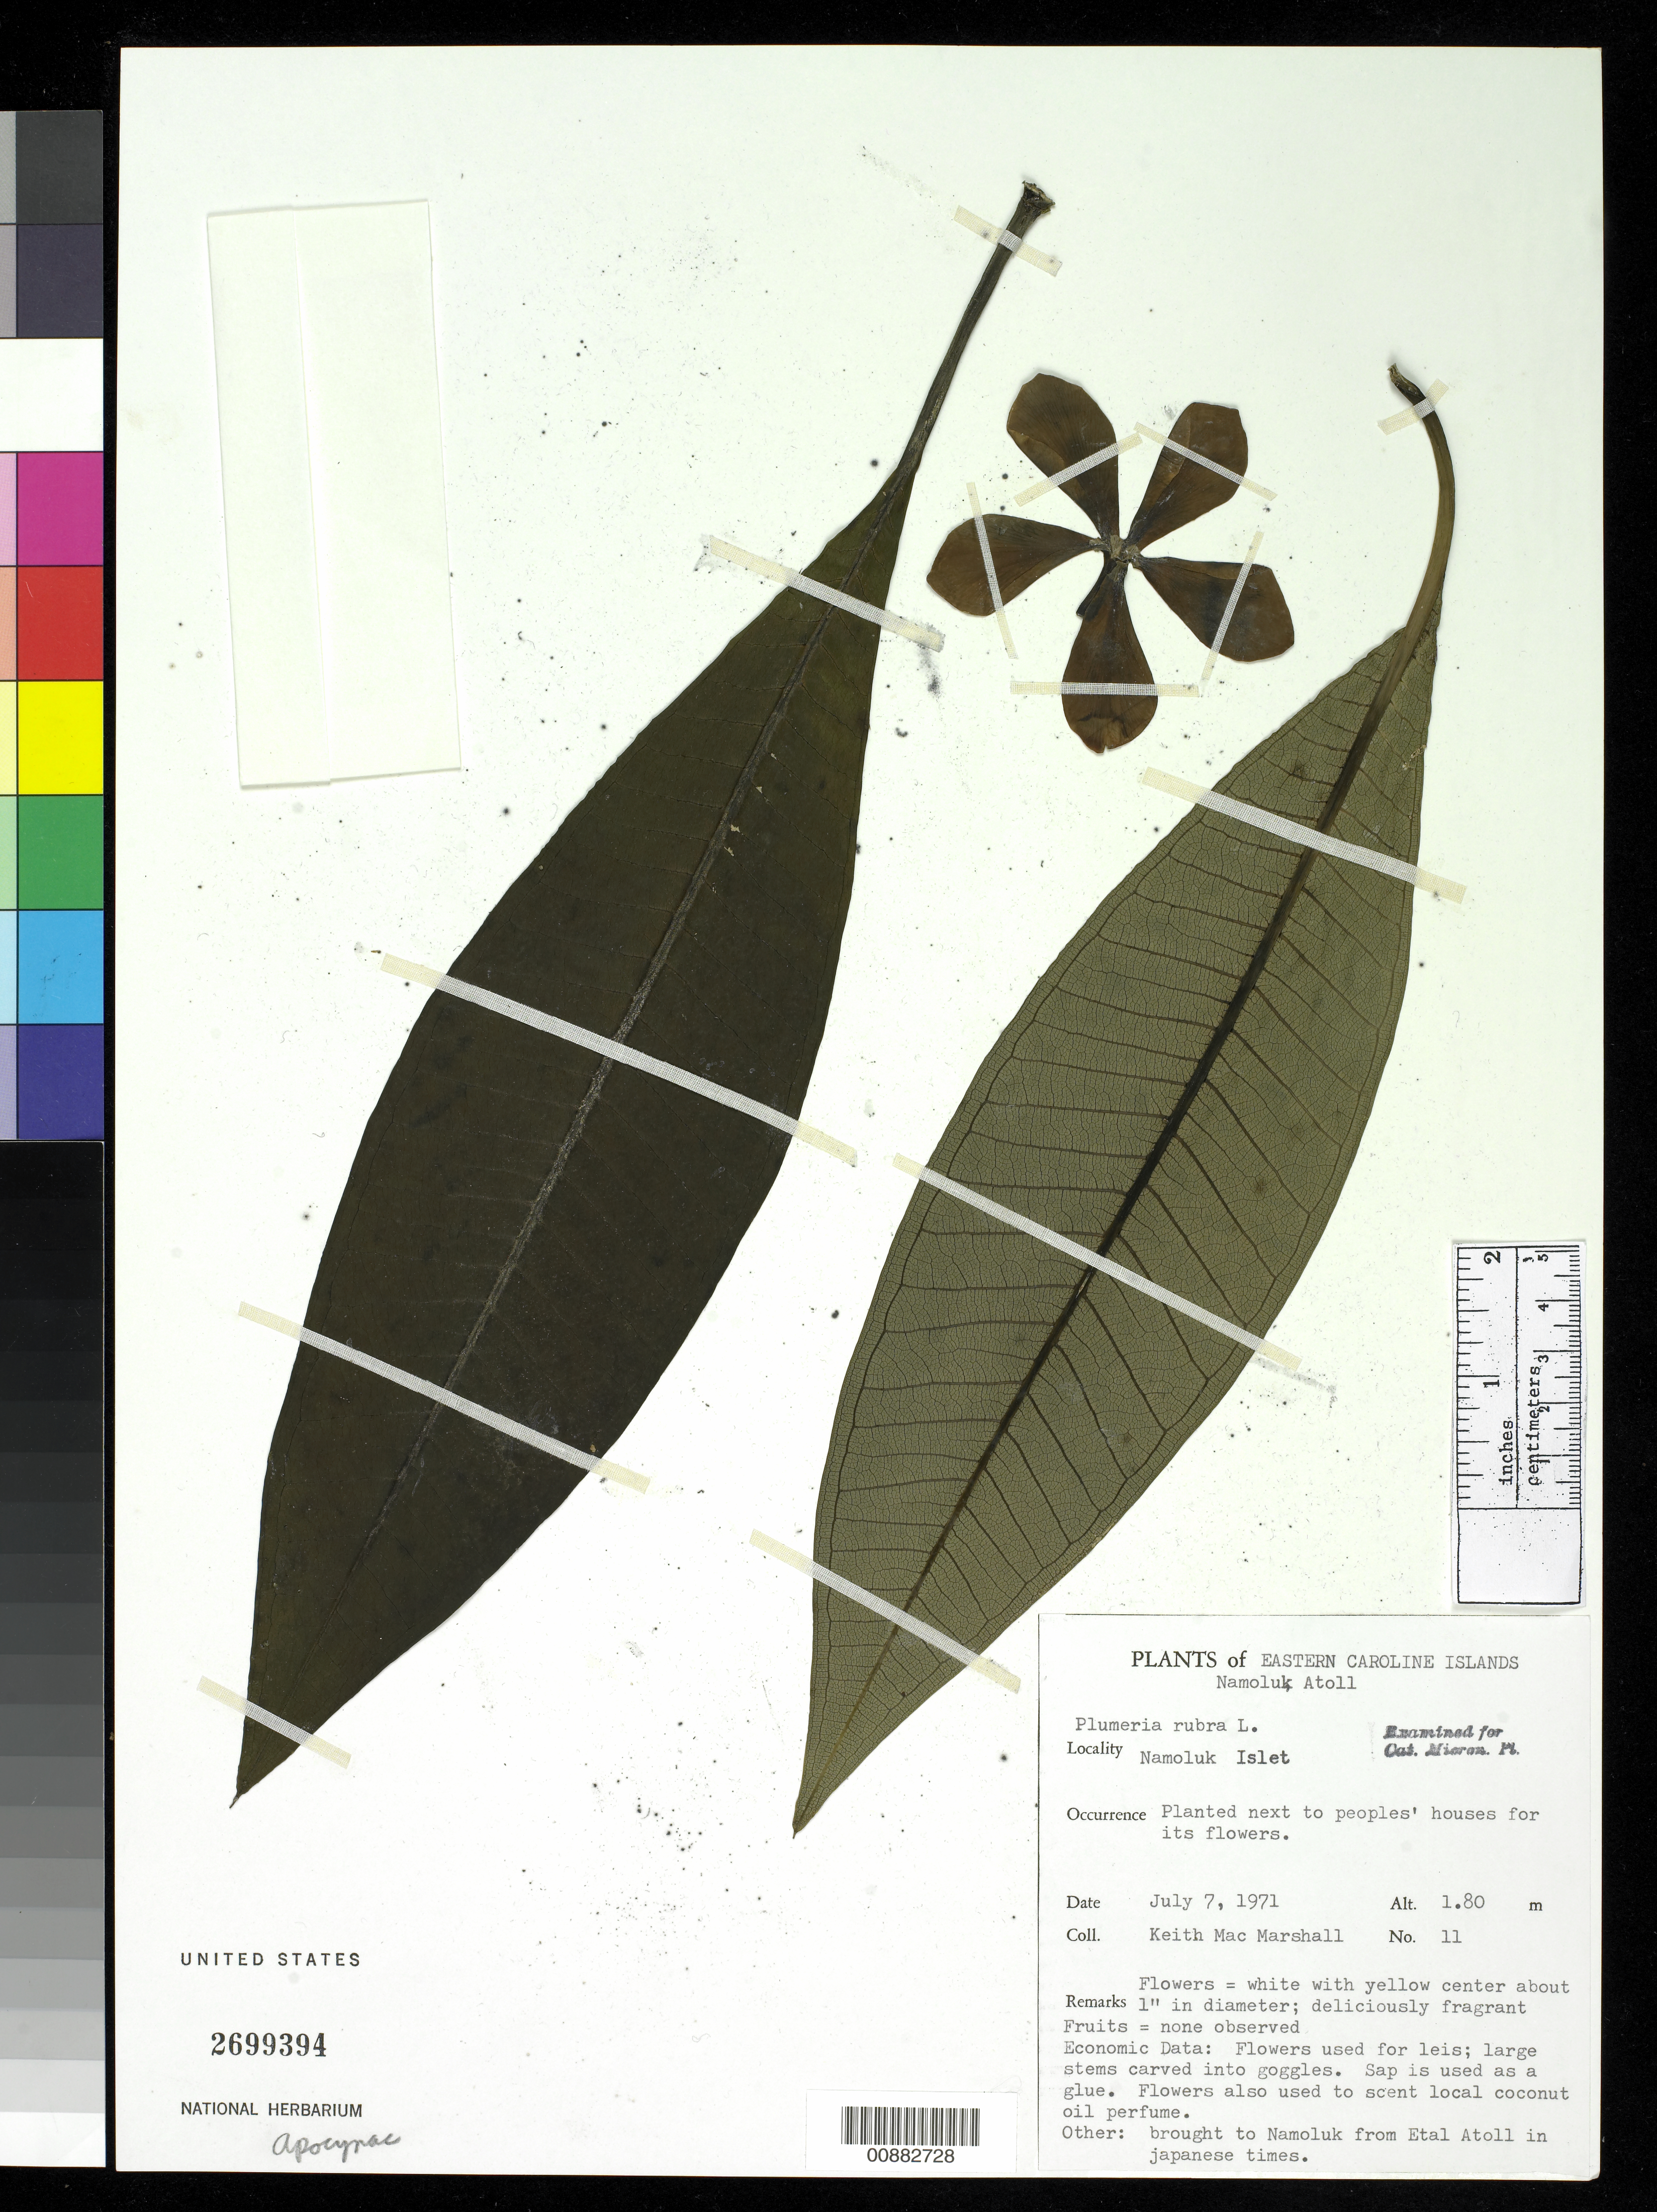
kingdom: Plantae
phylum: Tracheophyta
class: Magnoliopsida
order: Gentianales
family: Apocynaceae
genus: Plumeria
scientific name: Plumeria rubra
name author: L.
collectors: K. M. Marshall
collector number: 11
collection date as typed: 07 Jul 1971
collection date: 1971-07-07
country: Micronesia, Federated States of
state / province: Truk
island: Lukunor Atoll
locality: Planted next to peoples' houses.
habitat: Planted next to peoples' houses.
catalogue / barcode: US 2699394